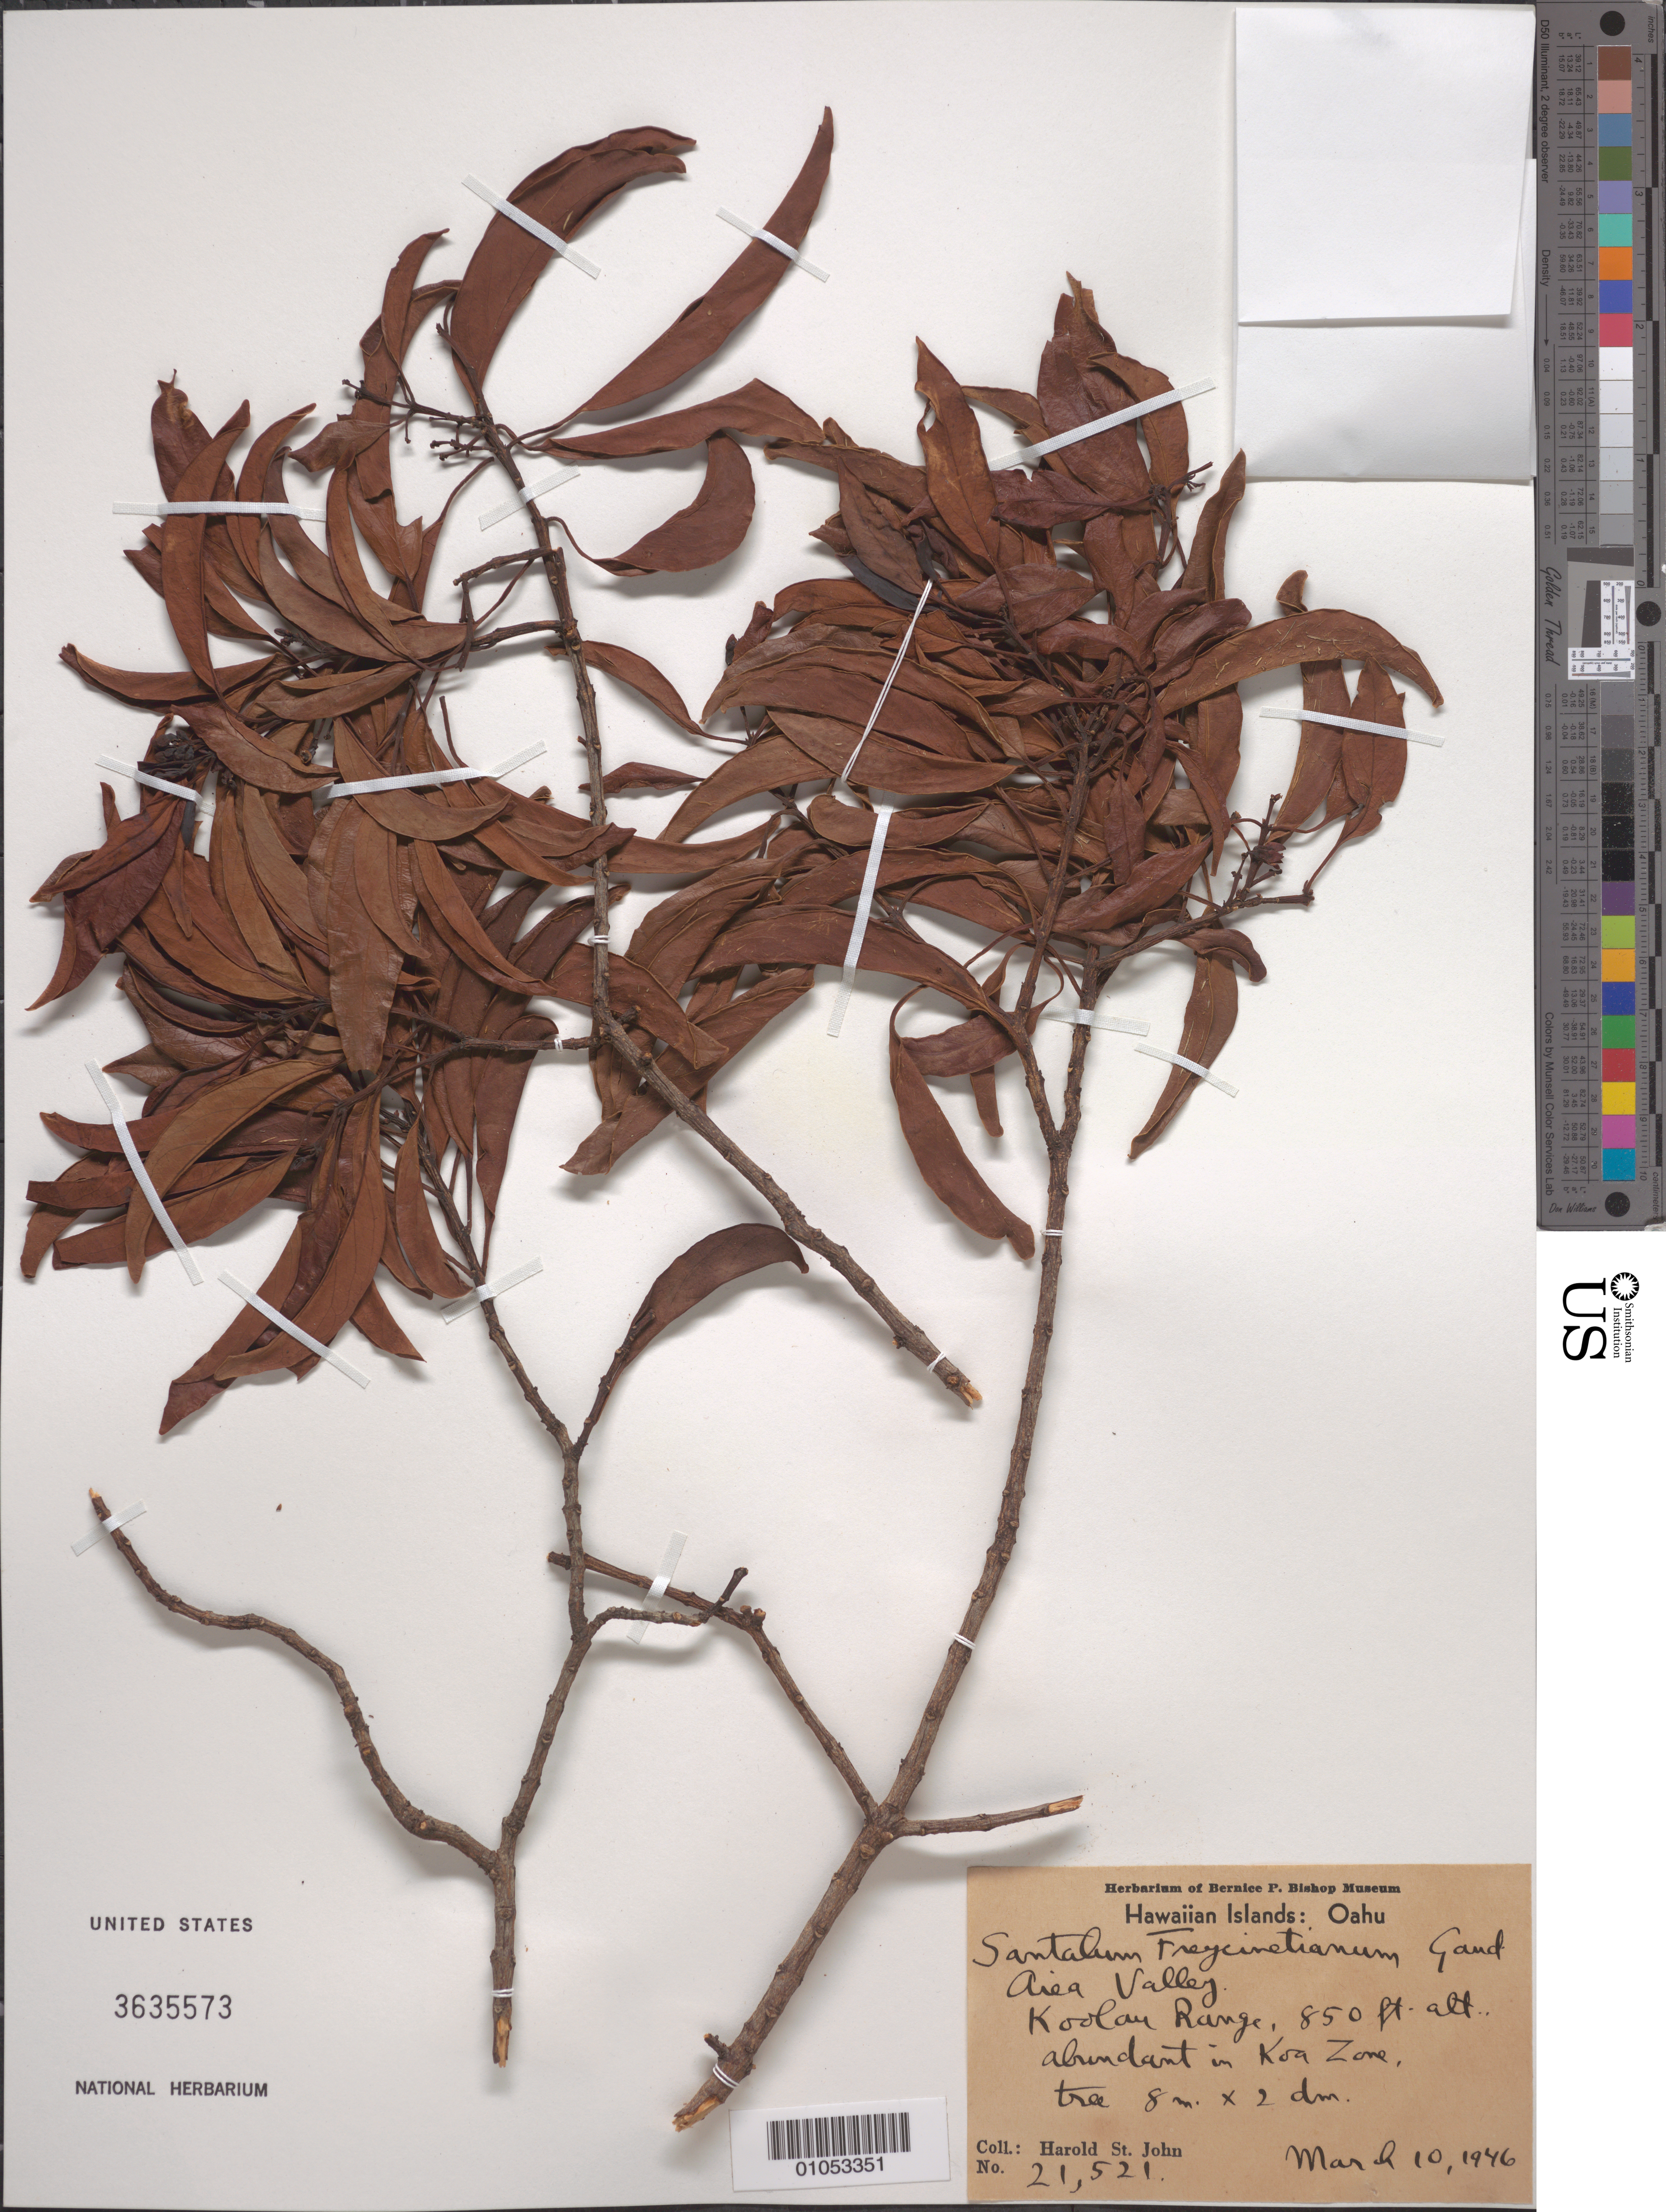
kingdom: Plantae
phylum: Tracheophyta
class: Magnoliopsida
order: Santalales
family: Santalaceae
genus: Santalum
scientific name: Santalum freycinetianum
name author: Gaudich.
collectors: H. St. John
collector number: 21521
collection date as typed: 10 Mar 1946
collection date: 1946-03-10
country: United States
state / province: Hawaii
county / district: Honolulu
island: Oahu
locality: Aiea Valley, Koolau Range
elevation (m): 259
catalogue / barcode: US 3635573